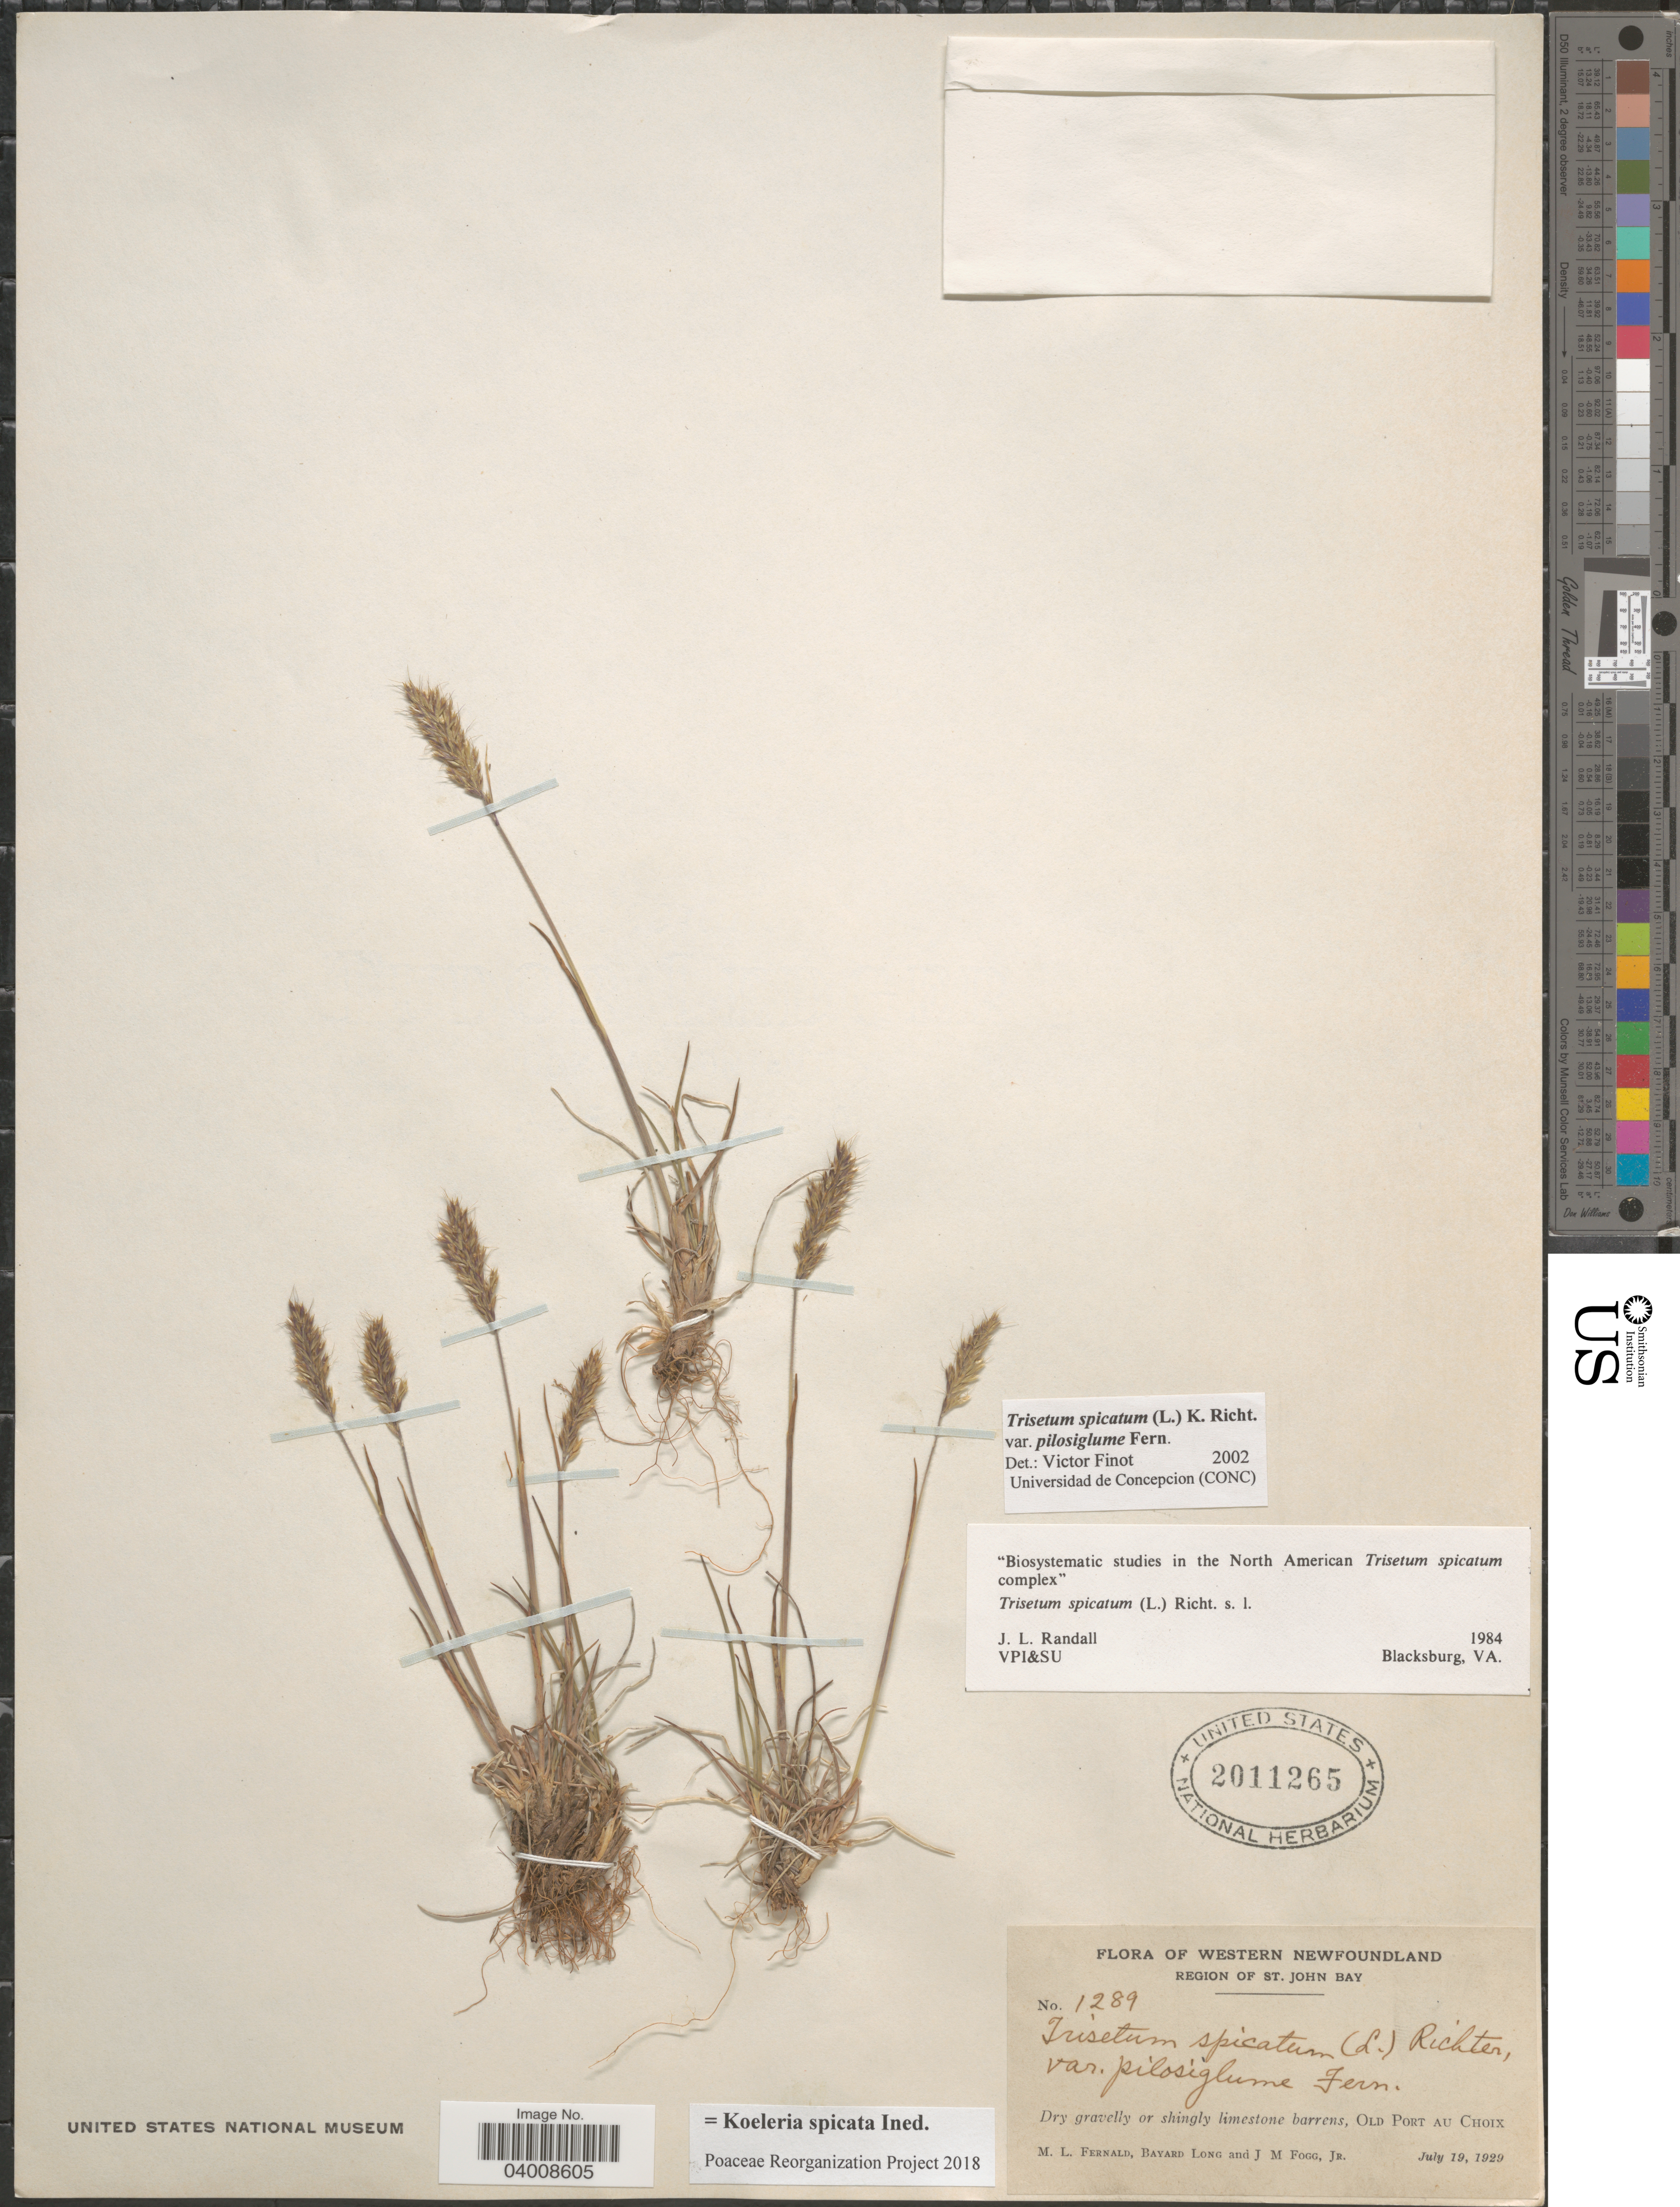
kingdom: Plantae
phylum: Tracheophyta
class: Liliopsida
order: Poales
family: Poaceae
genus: Koeleria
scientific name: Koeleria spicata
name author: (L.) Barberá et al.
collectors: M. L. Fernald, B. Long & J. Fogg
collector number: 1289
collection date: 1929-07-19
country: Canada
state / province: Newfoundland and Labrador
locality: Western Newfoundland. Region of St. John Bay. Old Port Au Choix.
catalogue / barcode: US 2011265